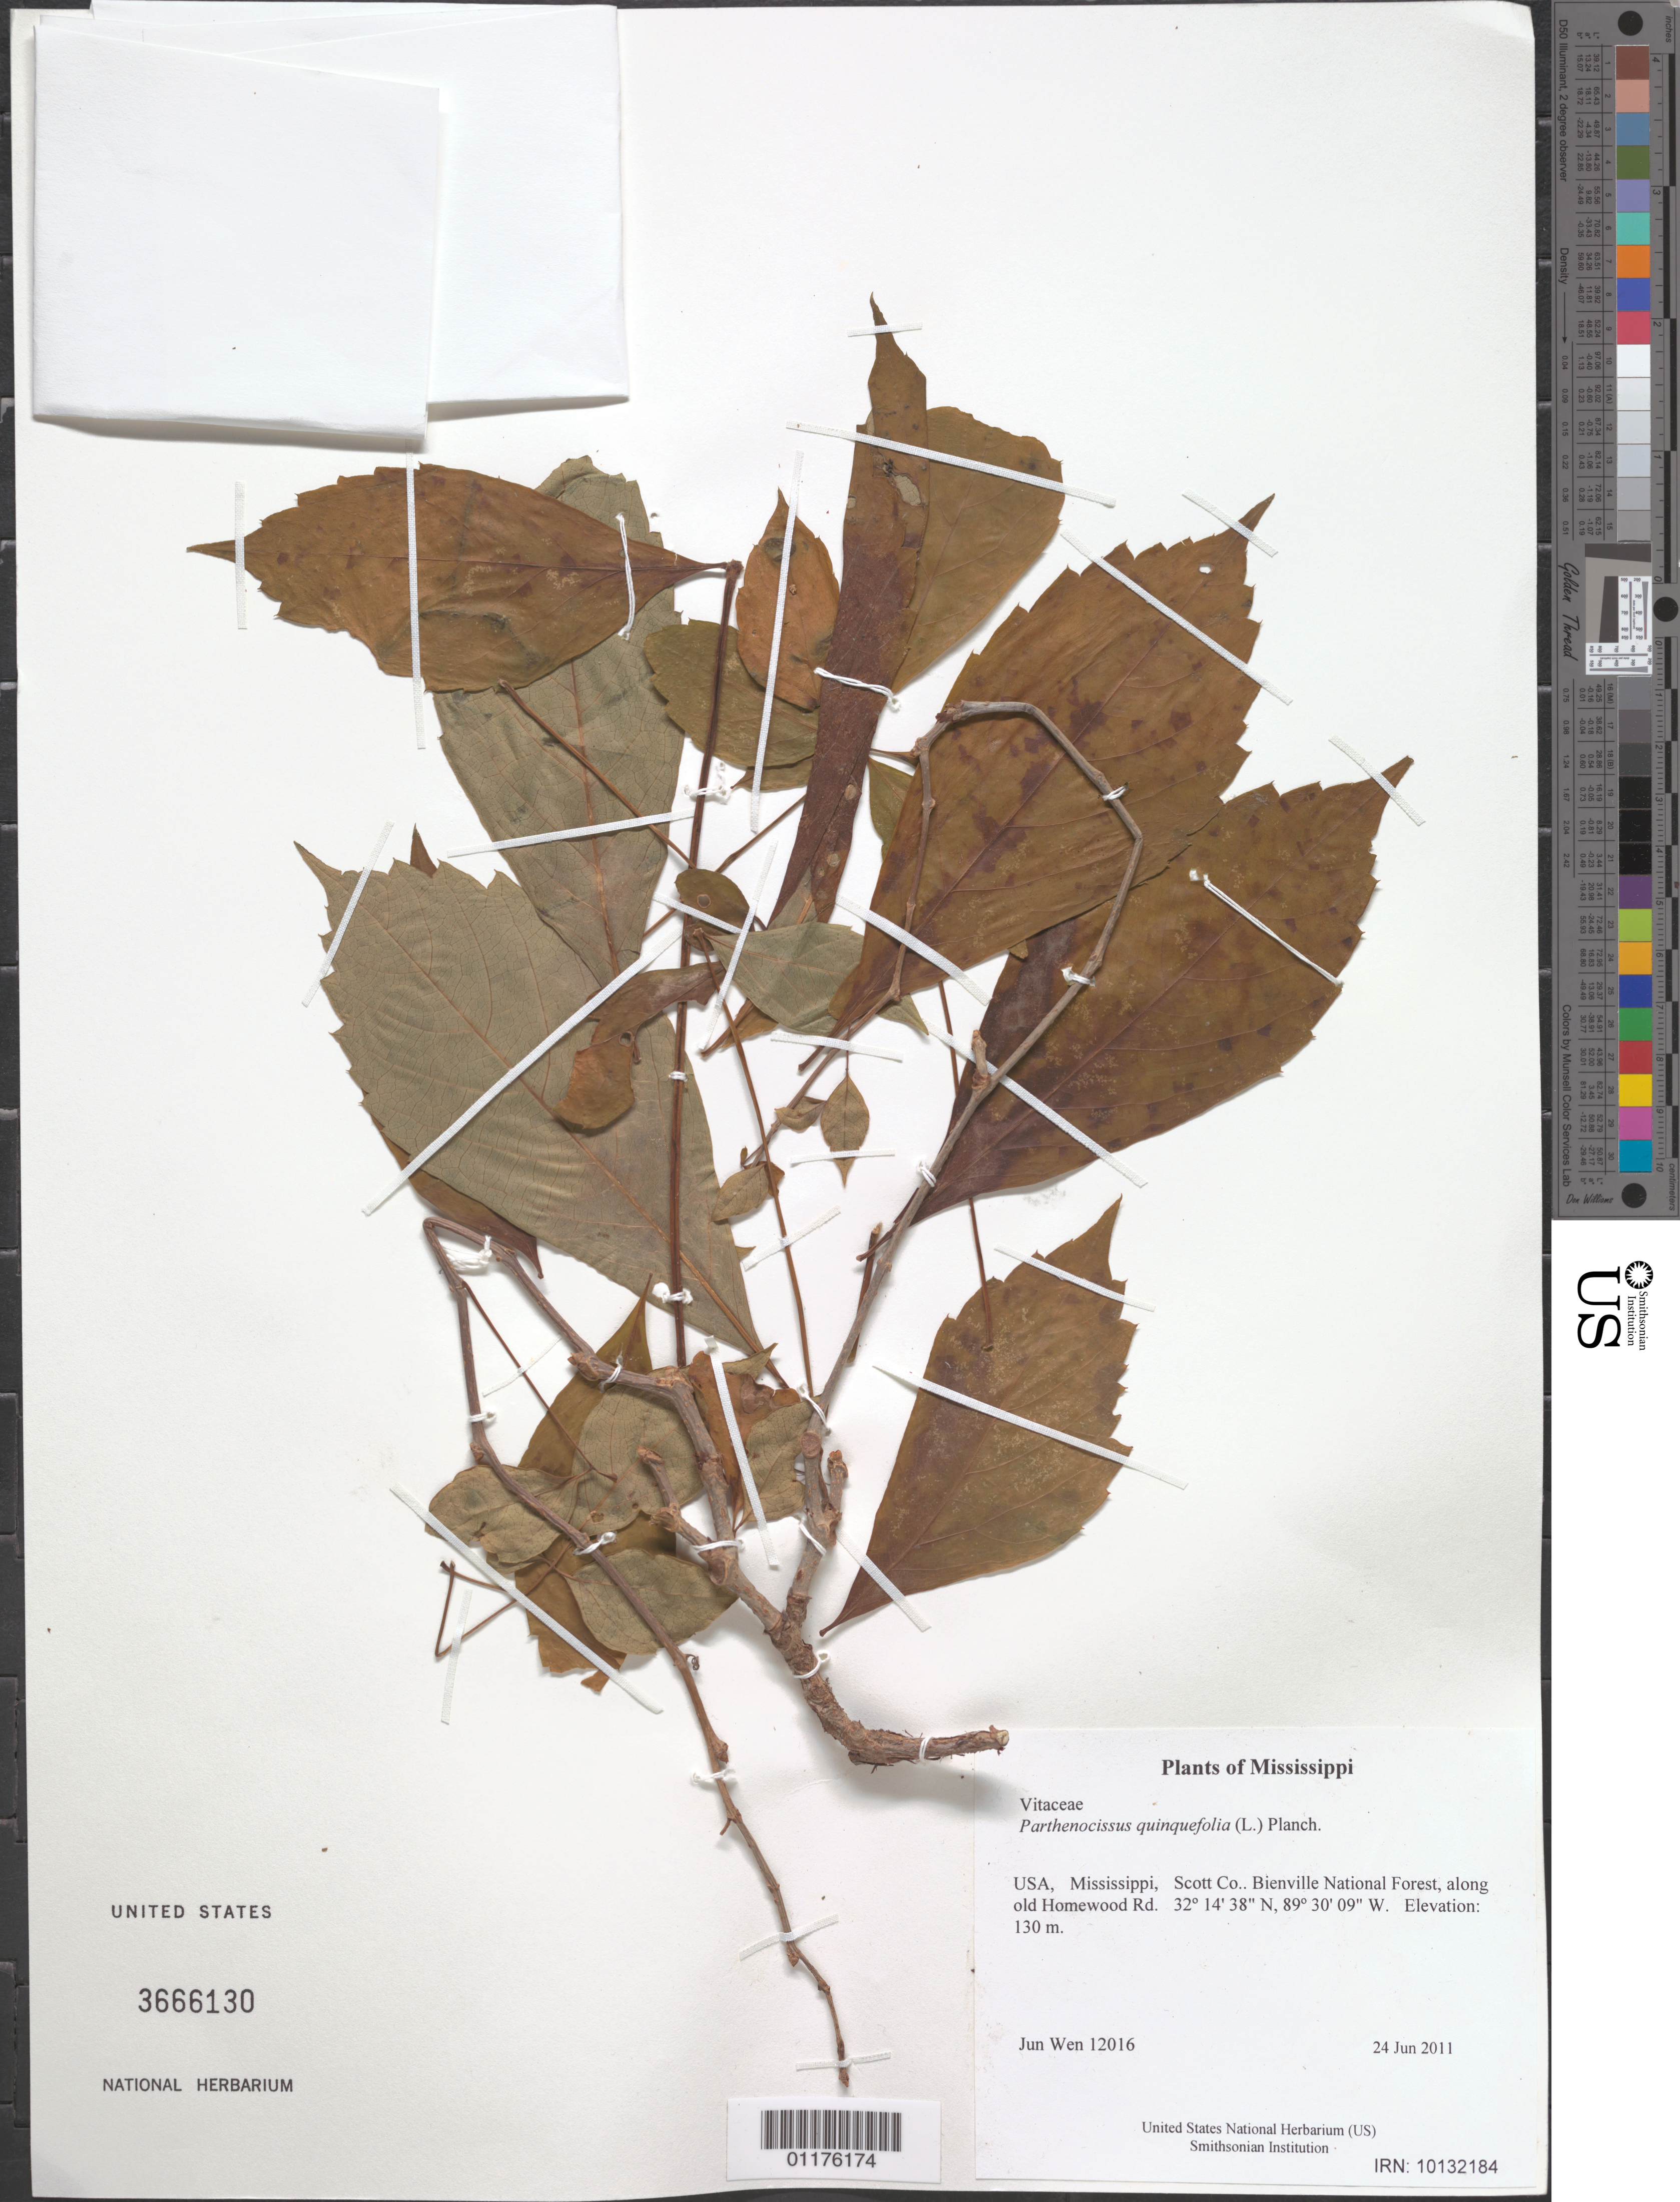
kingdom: Plantae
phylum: Tracheophyta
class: Magnoliopsida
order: Vitales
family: Vitaceae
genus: Parthenocissus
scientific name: Parthenocissus quinquefolia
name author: (L.) Planch.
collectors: J. Wen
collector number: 12016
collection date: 2011-06-24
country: United States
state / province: Mississippi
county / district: Scott Co.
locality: Bienville National Forest, along old Homewood Rd.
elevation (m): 130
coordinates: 32 14.637 N, 89 30.154 W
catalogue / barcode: US 3666130